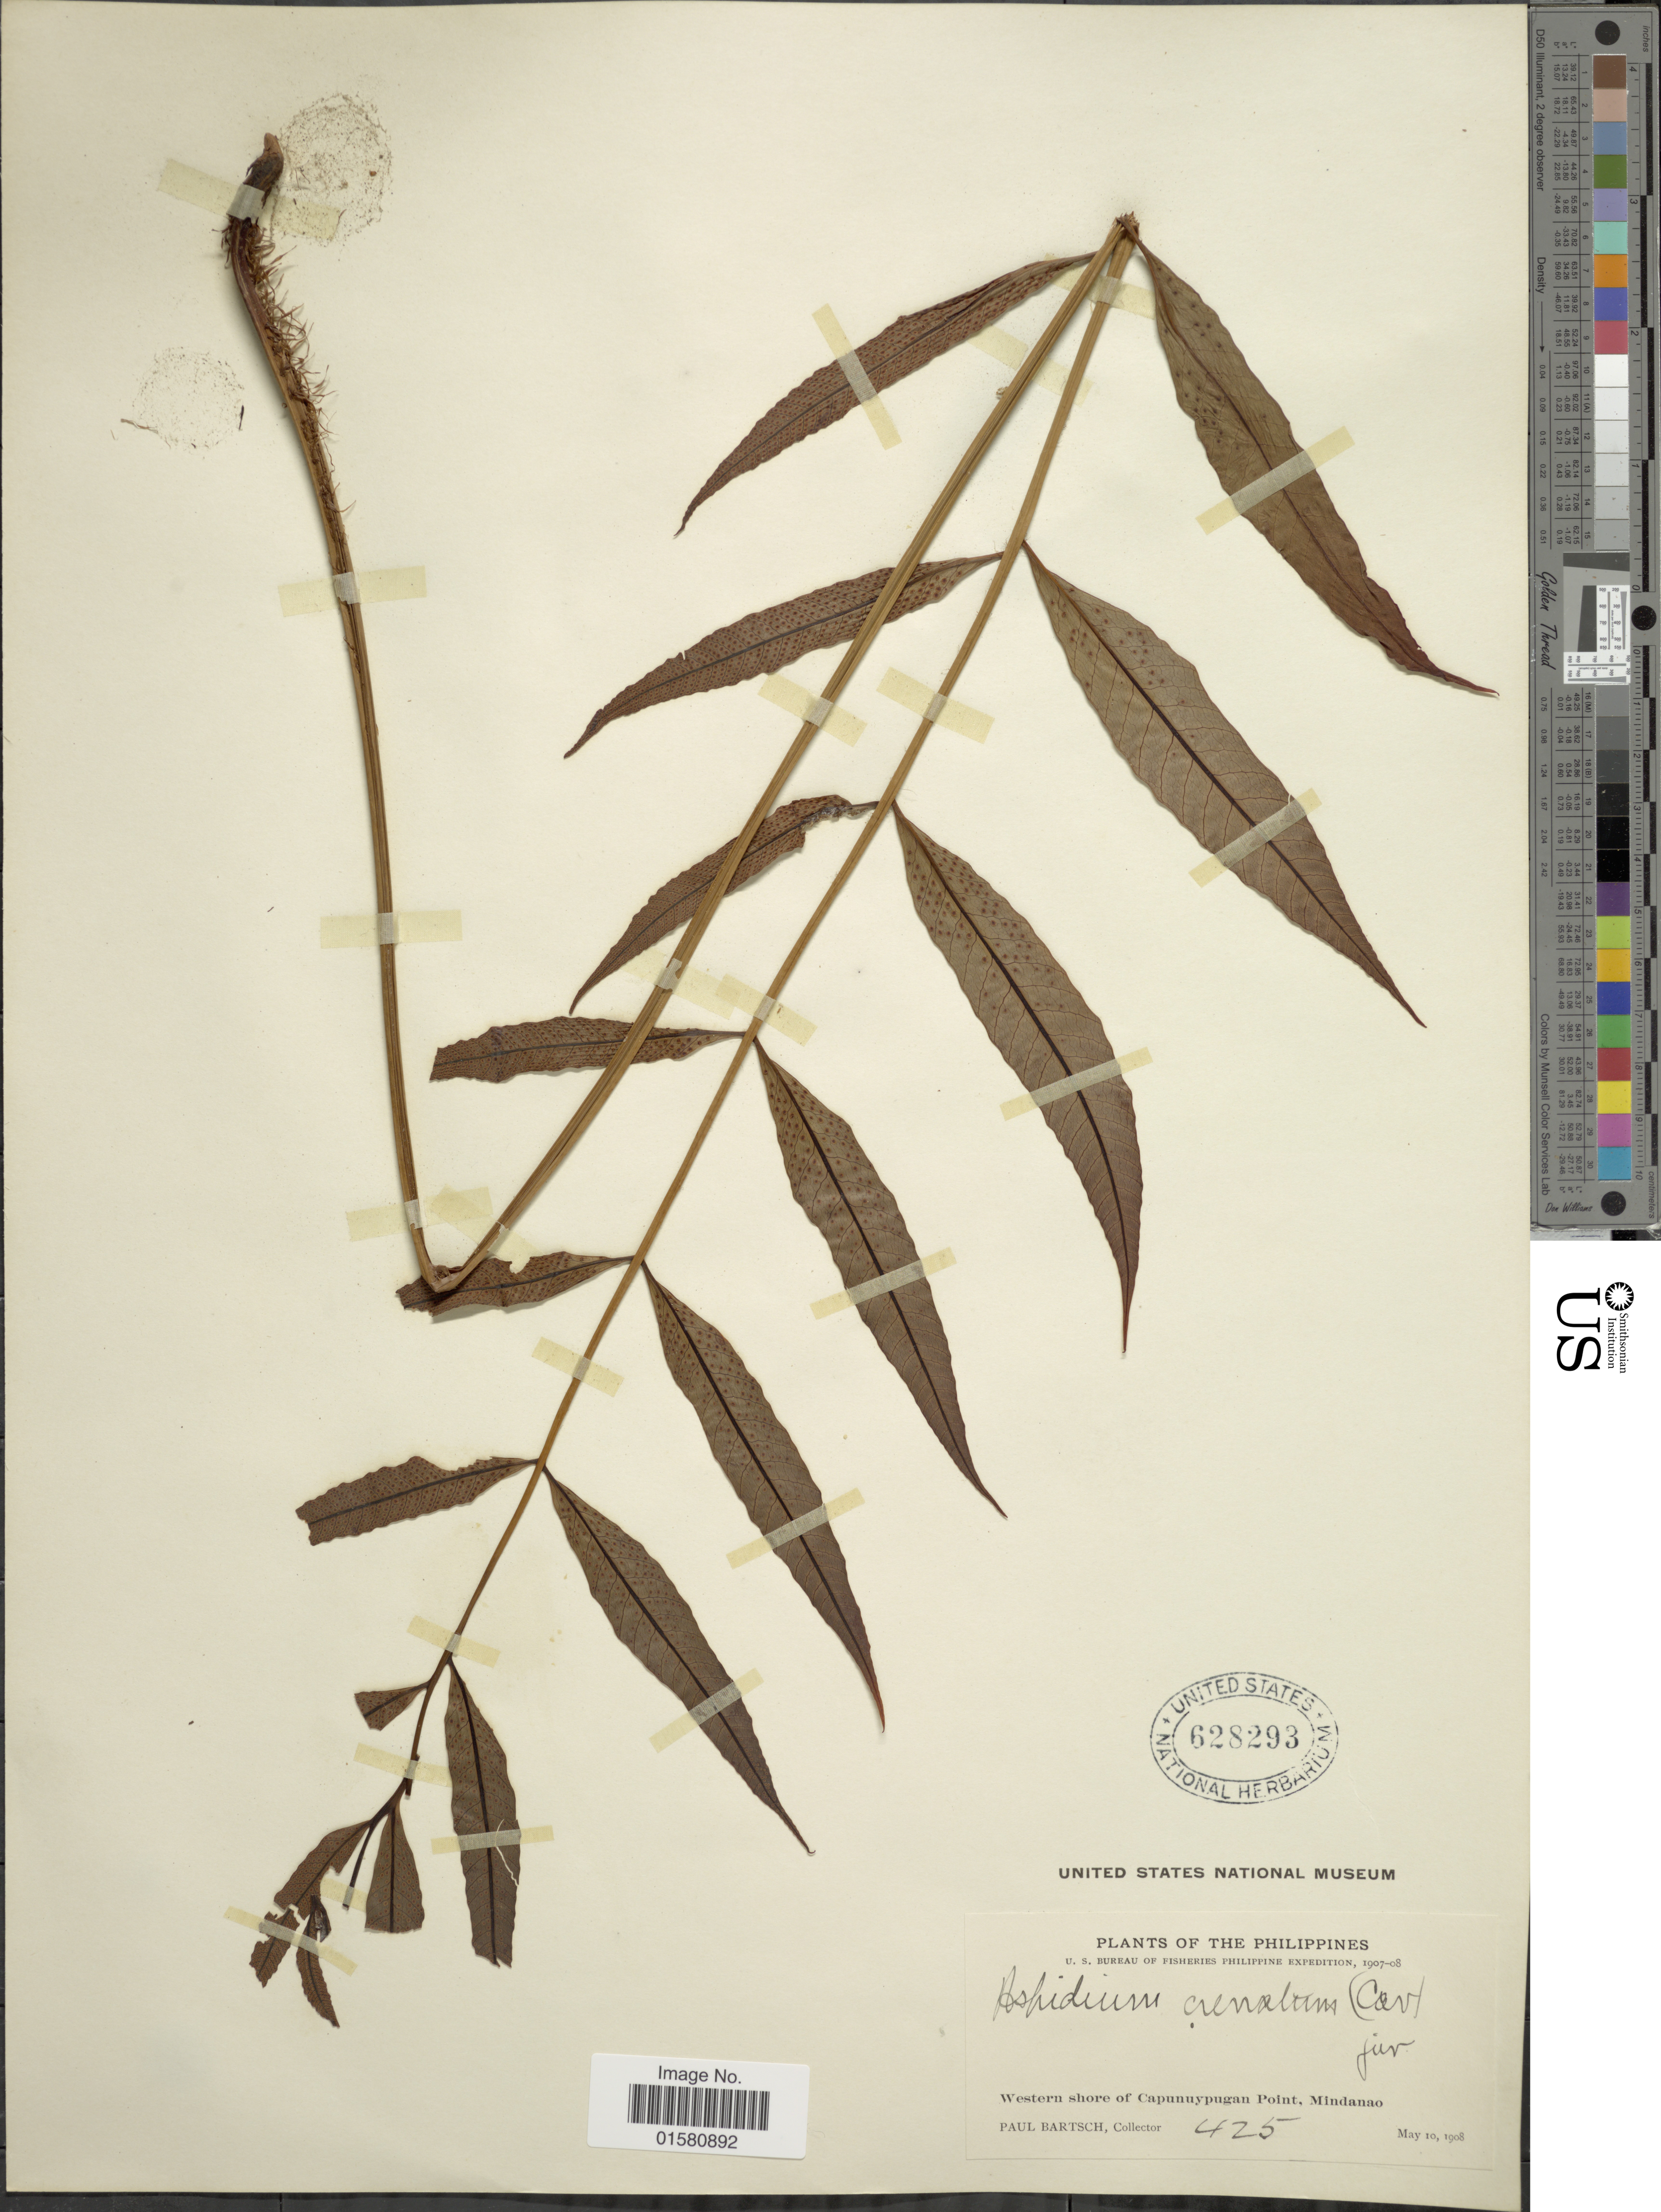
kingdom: Plantae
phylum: Tracheophyta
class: Polypodiopsida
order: Polypodiales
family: Tectariaceae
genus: Tectaria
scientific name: Tectaria crenata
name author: Cav.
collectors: P. Bartsch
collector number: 425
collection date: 1908-05-10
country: Philippines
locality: Western shore of Capunuypugan Point, Mindanao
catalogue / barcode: US 628293